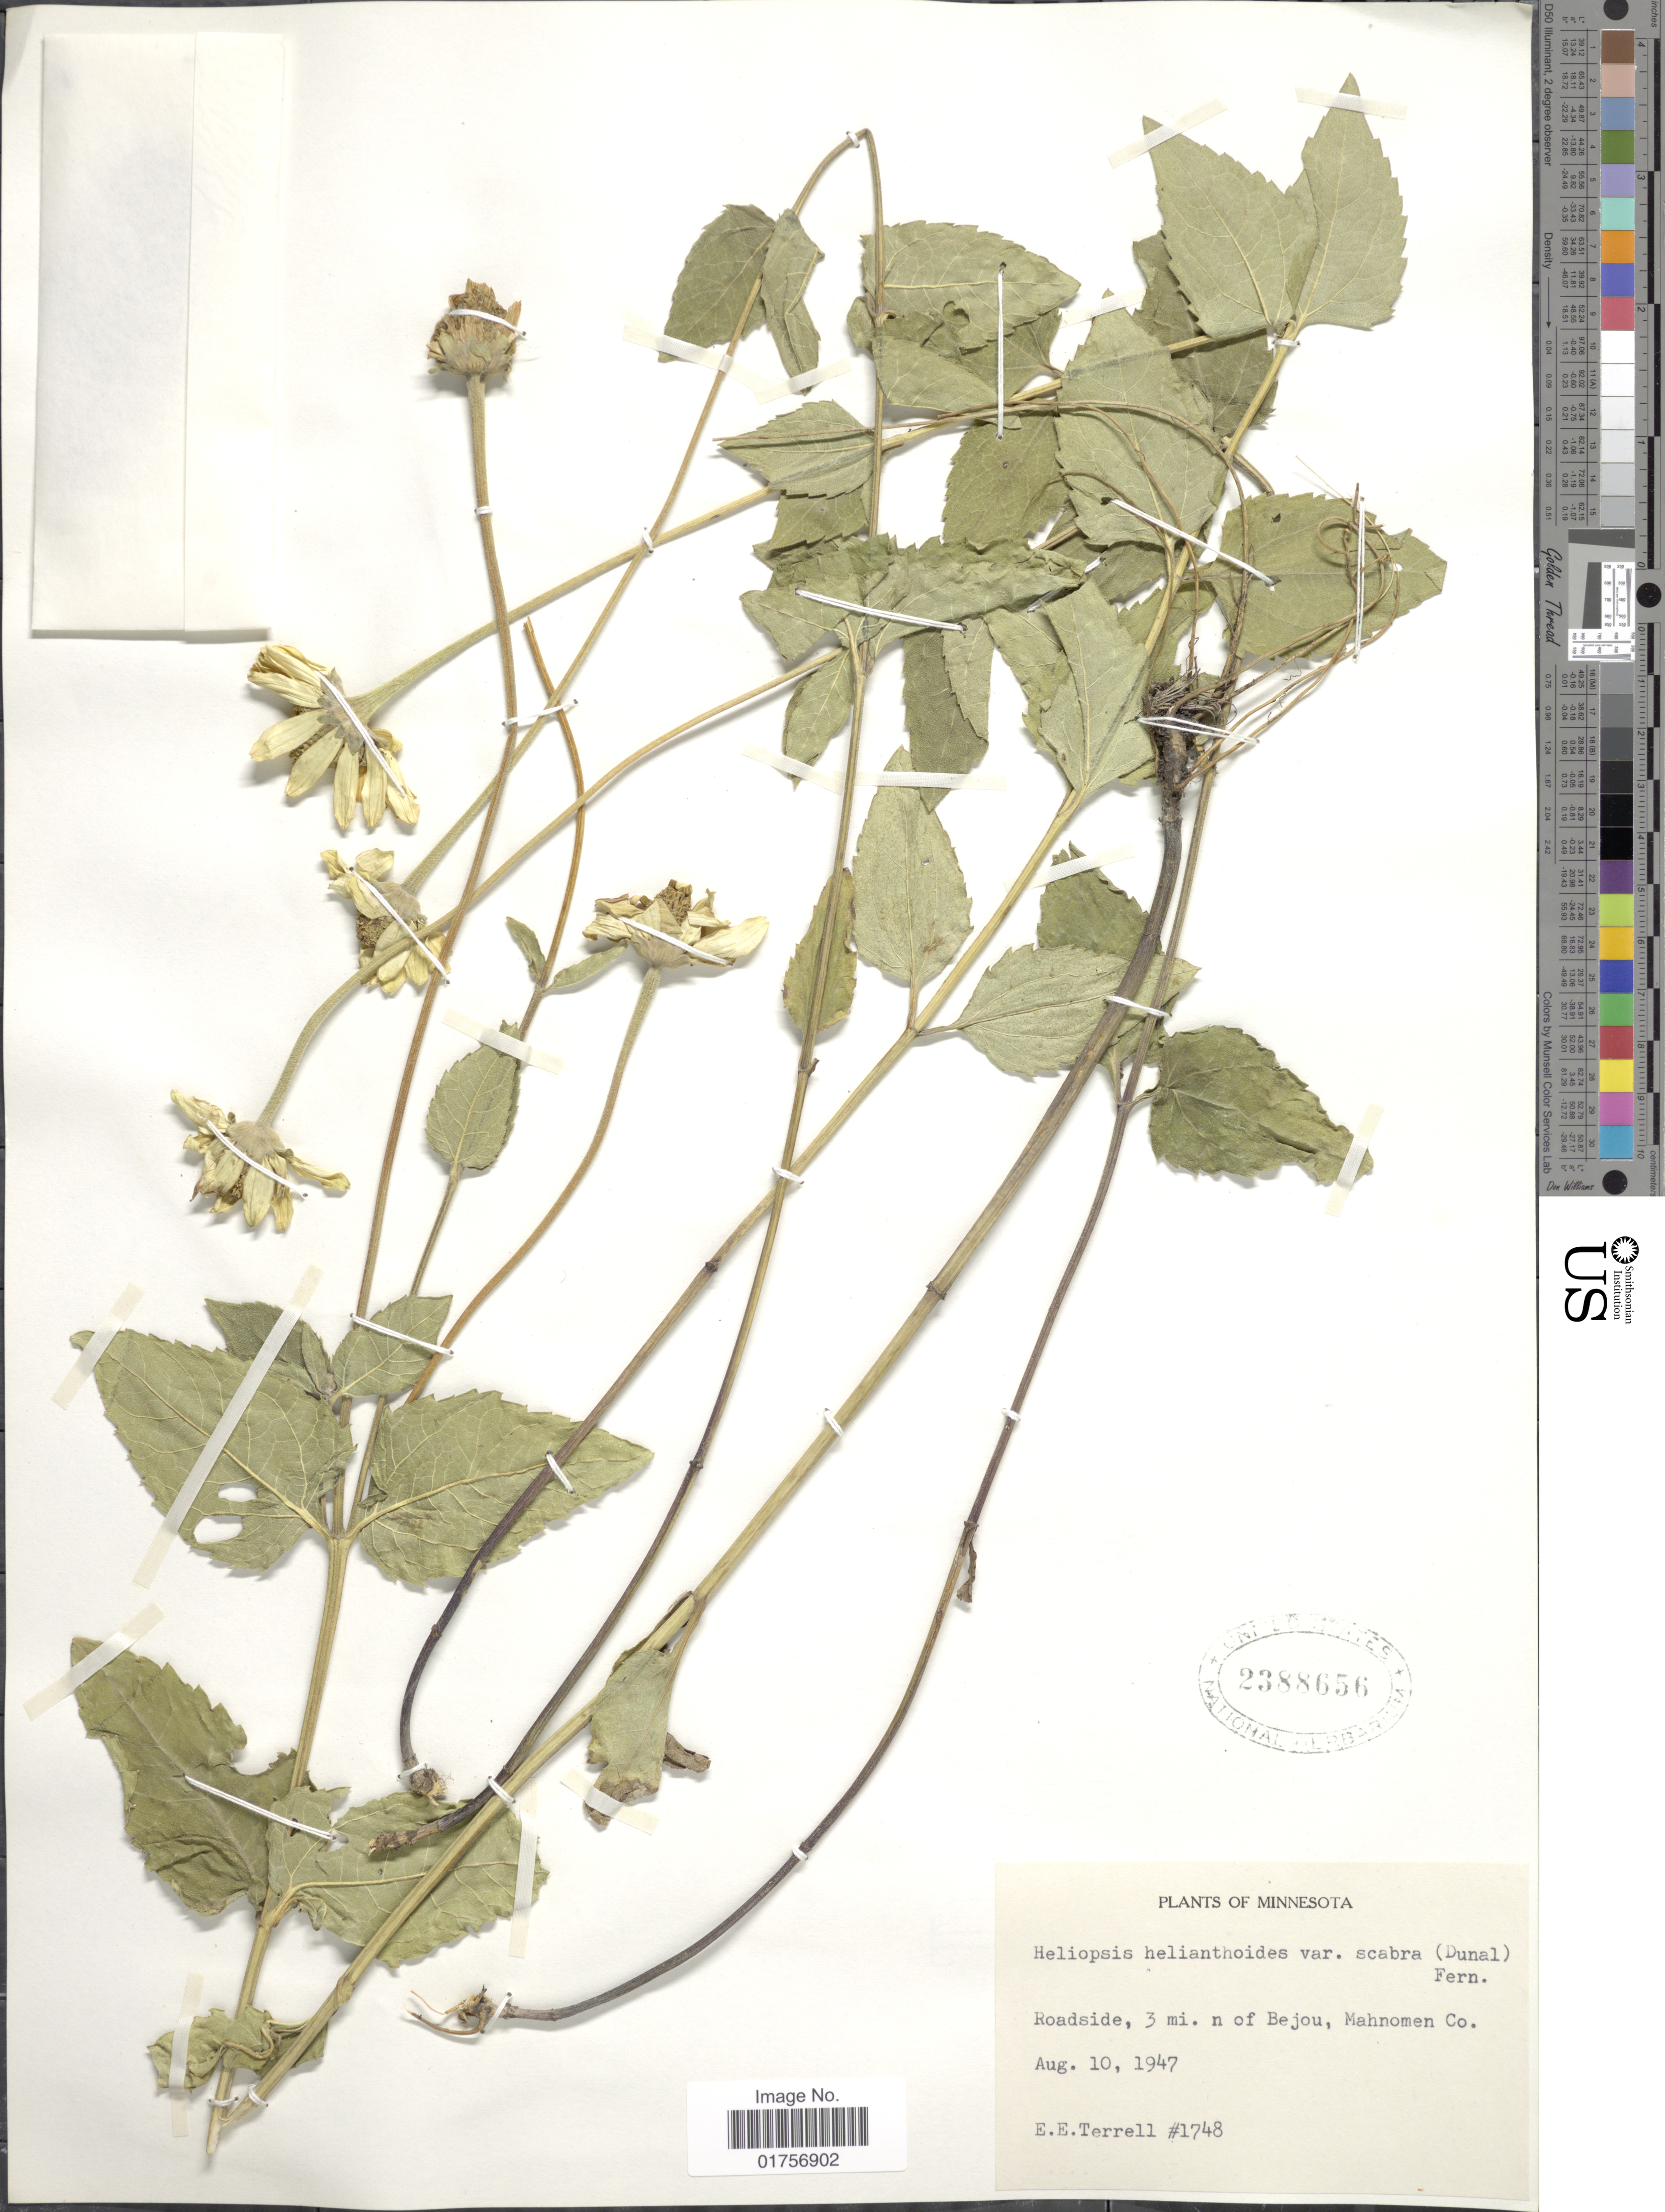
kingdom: Plantae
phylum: Tracheophyta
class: Magnoliopsida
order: Asterales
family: Asteraceae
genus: Heliopsis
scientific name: Heliopsis helianthoides var. scabra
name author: (Dunal) T.R. Fisher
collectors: E. E. Terrell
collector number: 1748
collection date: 1947-08-10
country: United States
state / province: Minnesota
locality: Roadside, 3 mi. n of Bejou, Mahnomen Co.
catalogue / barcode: US 2388656